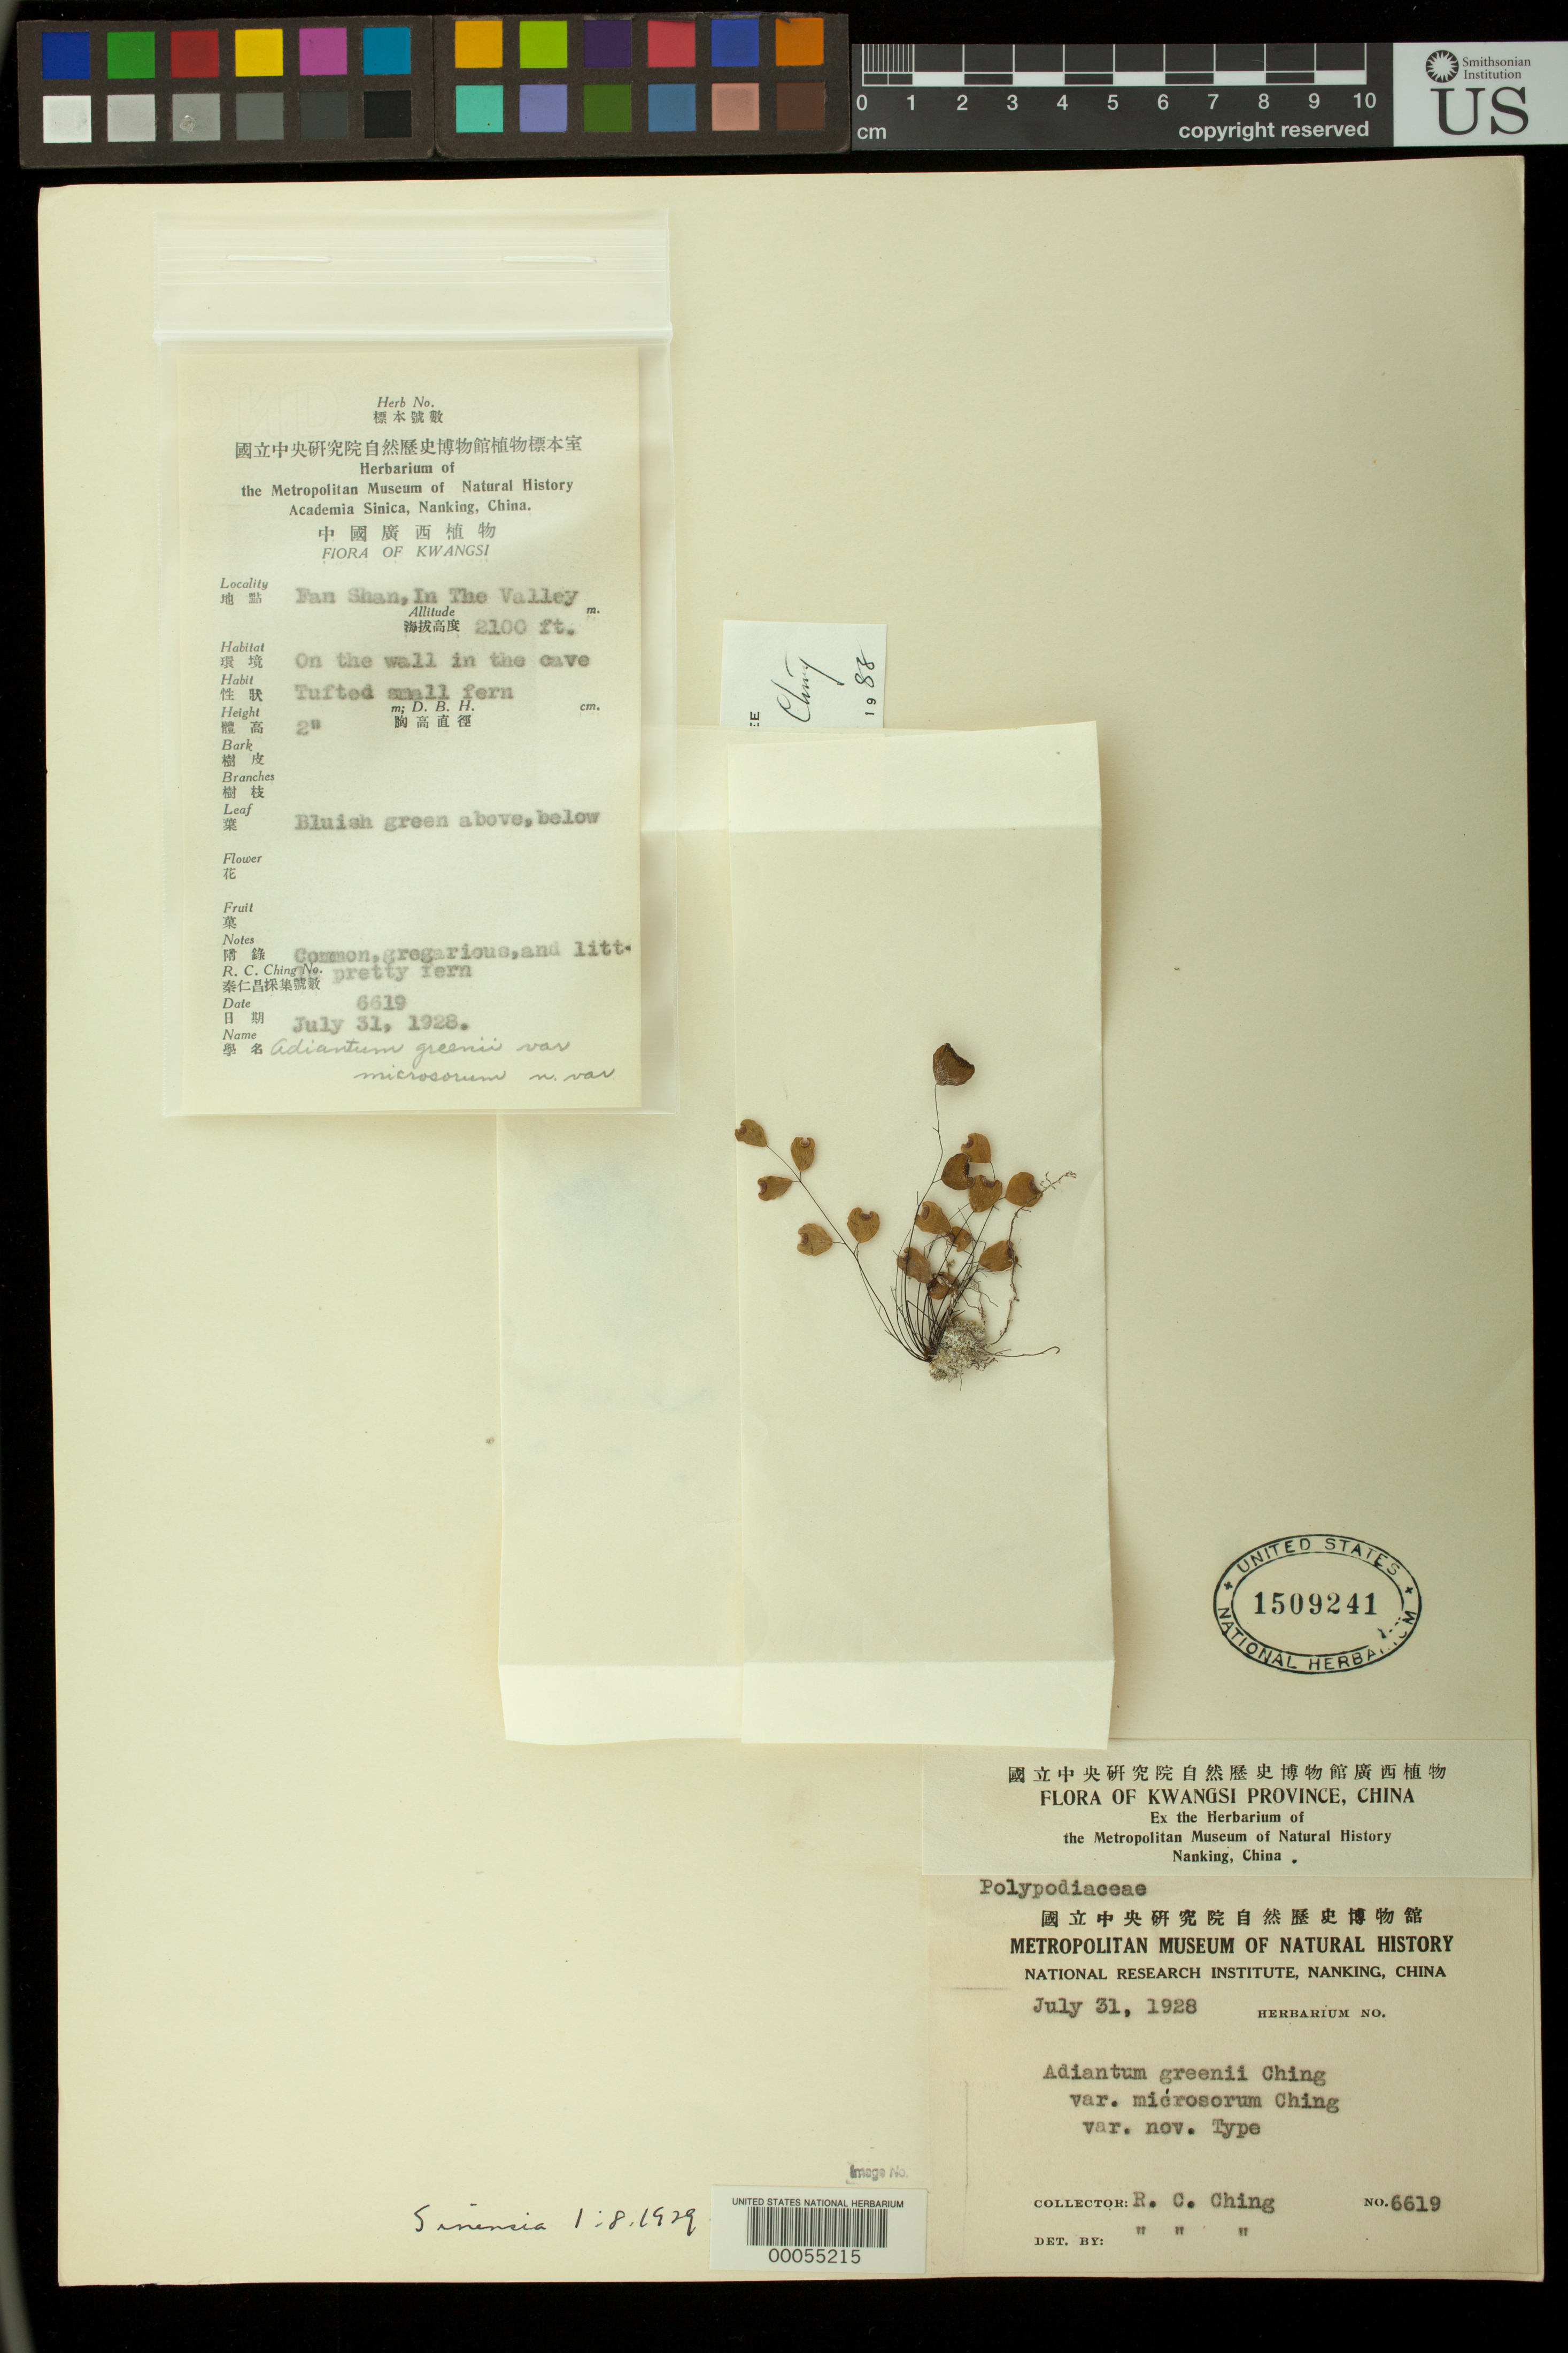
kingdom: Plantae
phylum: Tracheophyta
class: Polypodiopsida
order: Polypodiales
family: Pteridaceae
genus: Adiantum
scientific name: Adiantum greenii var. microsorum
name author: Ching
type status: Type Collection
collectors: R. C. Ching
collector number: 6619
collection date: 1928-07-31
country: China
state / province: Guangxi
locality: Kwangsi, Fan Shan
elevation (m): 640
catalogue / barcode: US 1509241